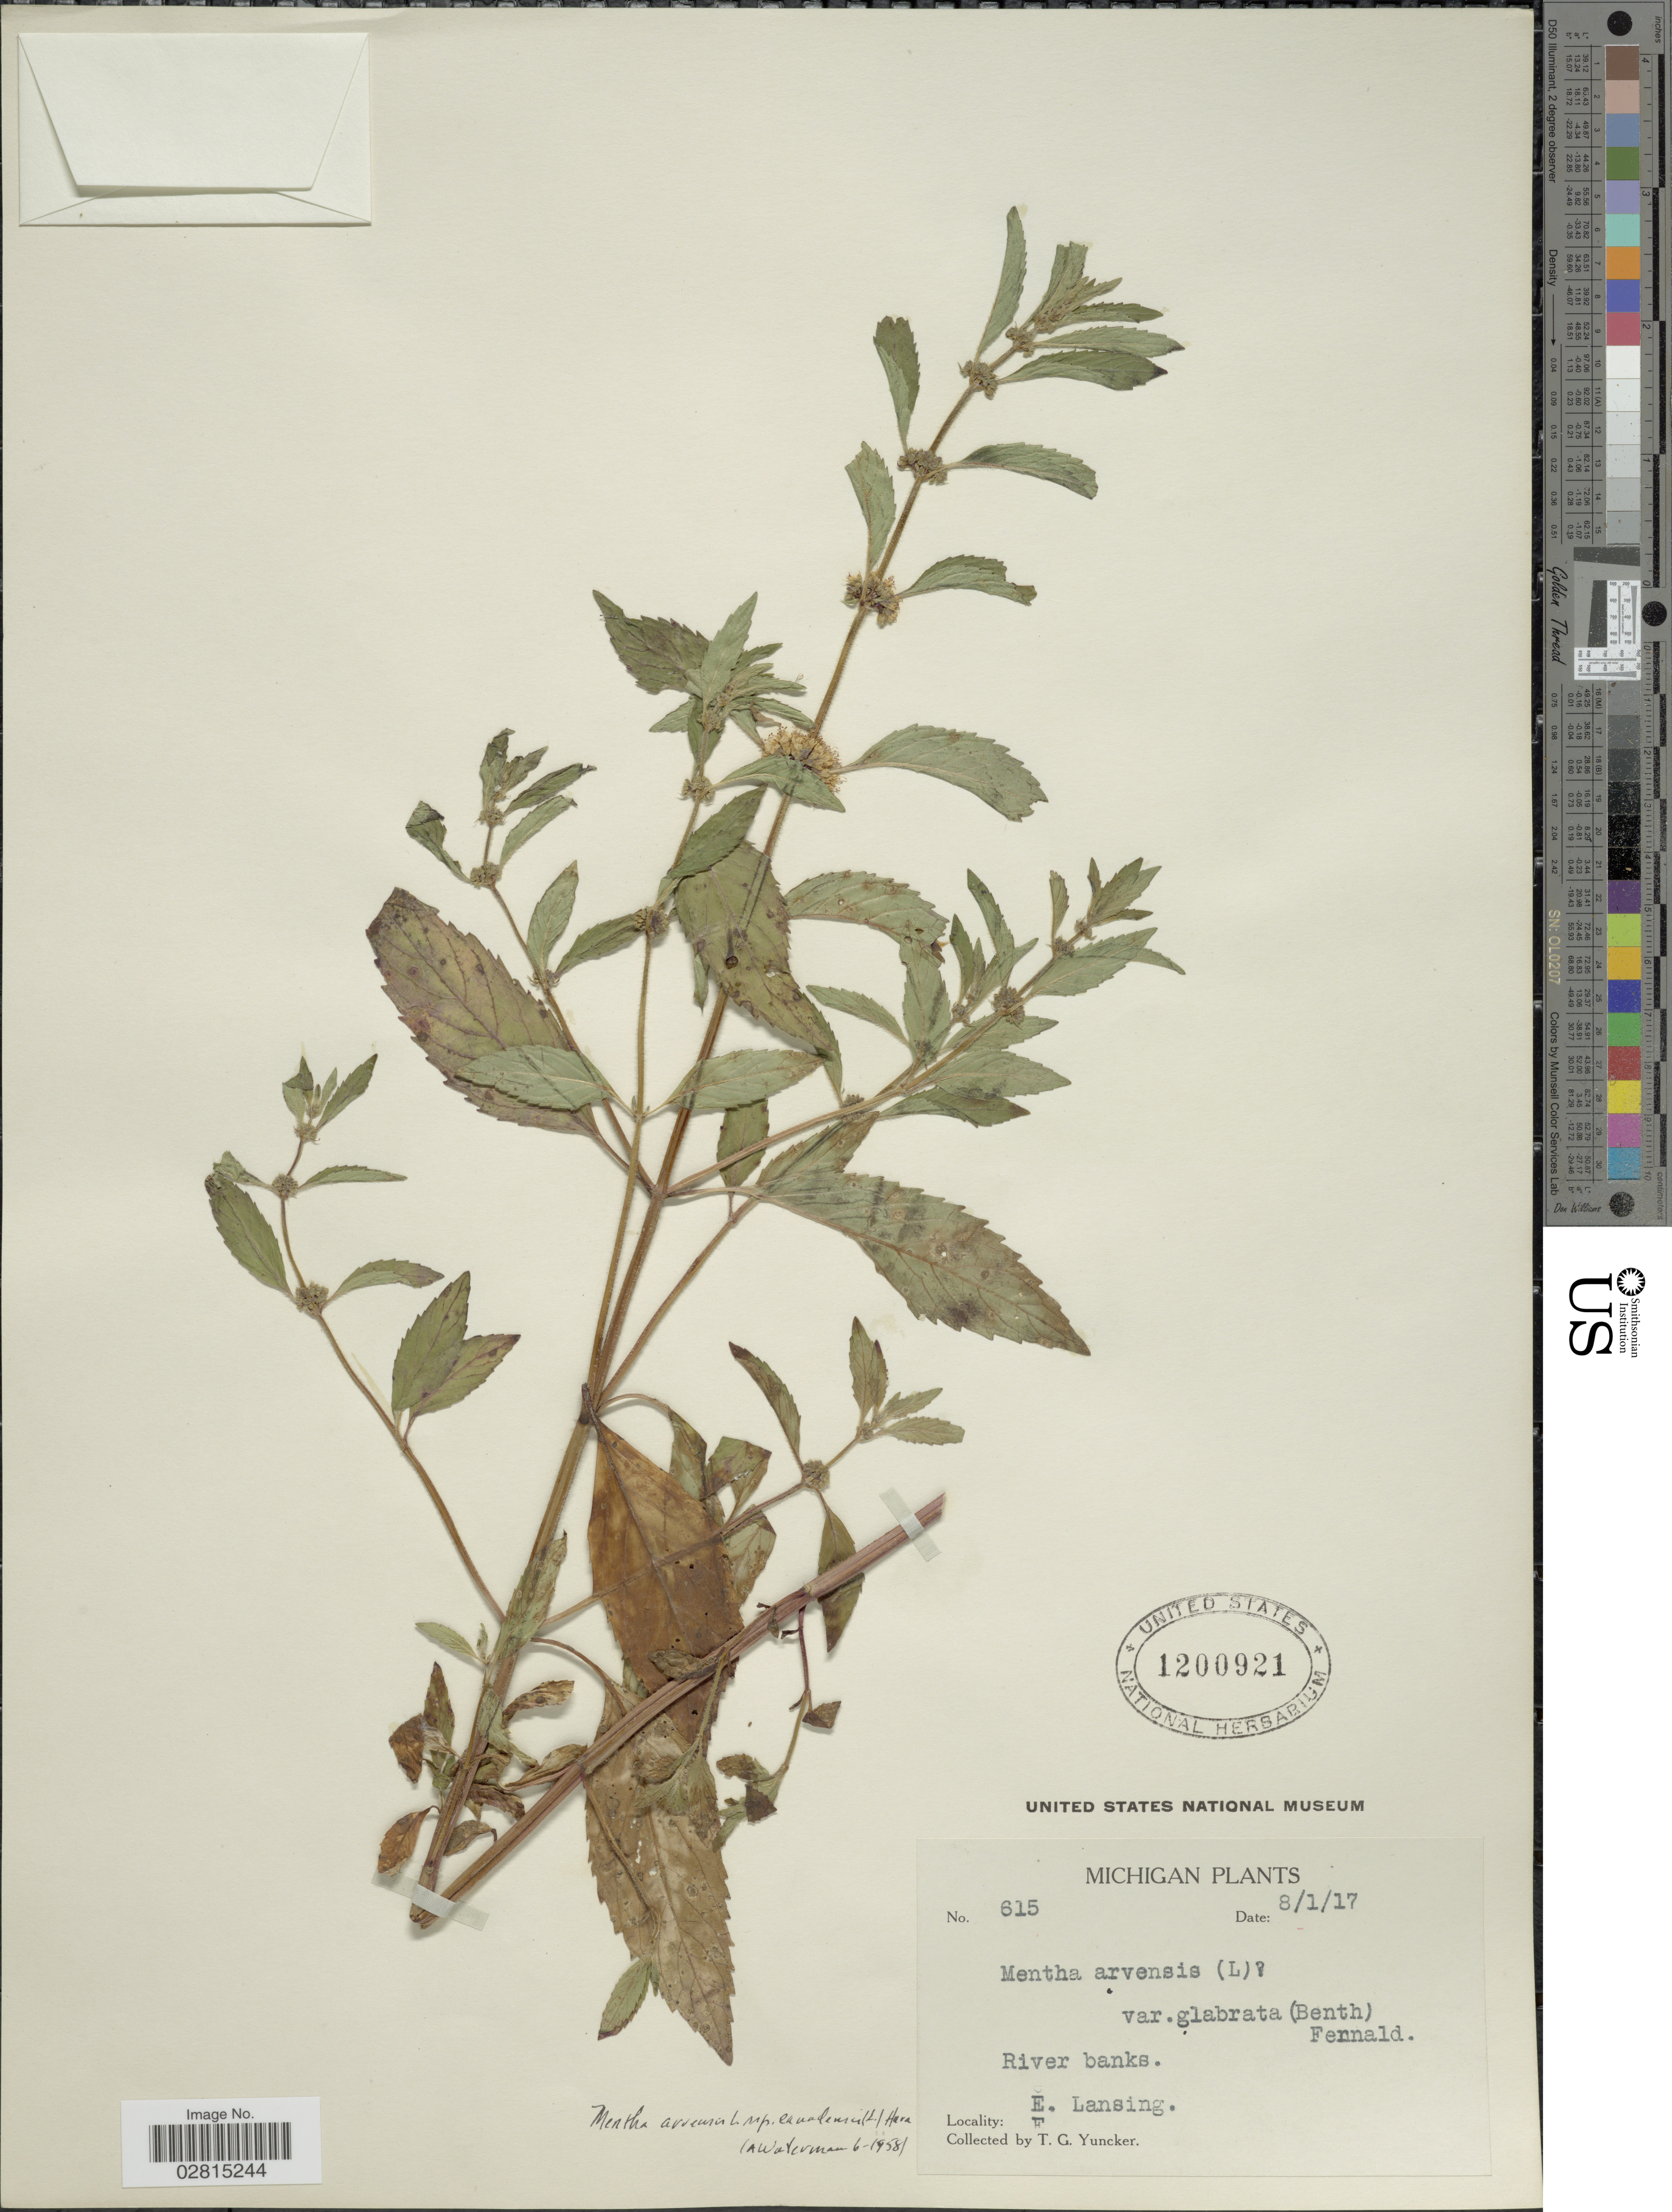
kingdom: Plantae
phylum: Tracheophyta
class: Magnoliopsida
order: Lamiales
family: Lamiaceae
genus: Mentha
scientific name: Mentha canadensis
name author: L.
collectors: T. G. Yuncker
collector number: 615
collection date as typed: Transcribed d/m/y: 1/8/17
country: United States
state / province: Michigan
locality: River banks. E. Lansing.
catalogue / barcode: US 1200921